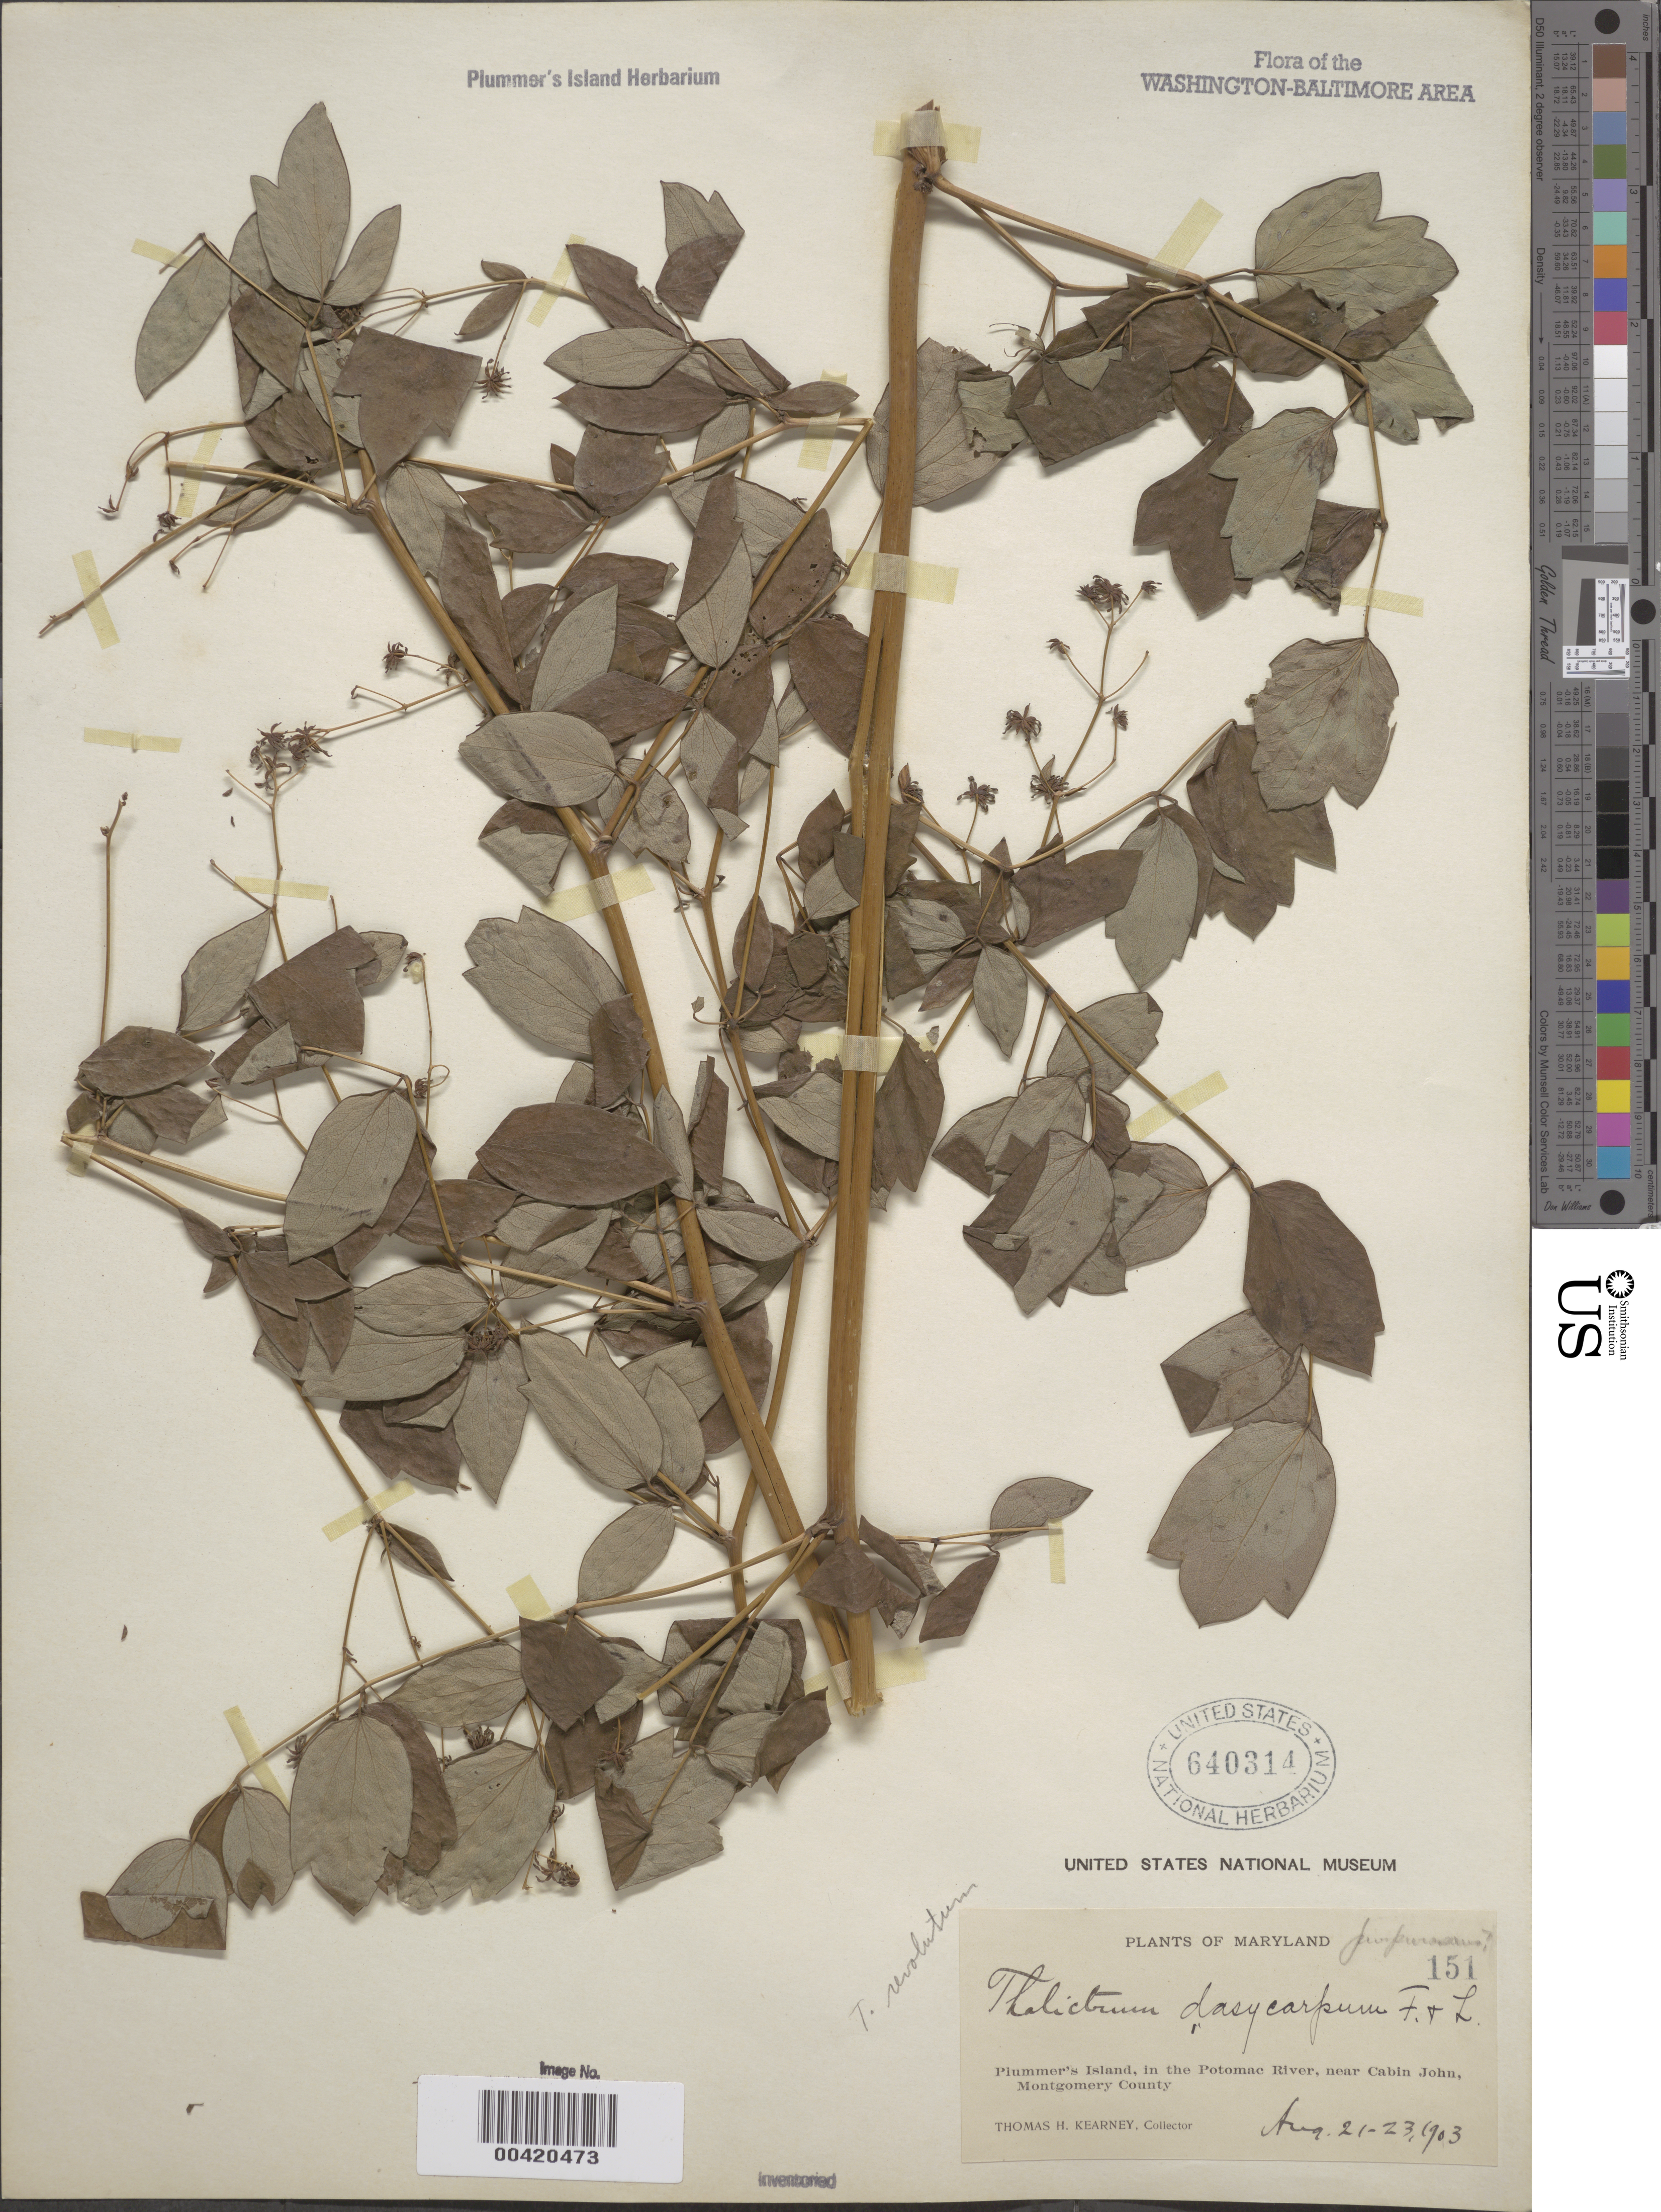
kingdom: Plantae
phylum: Tracheophyta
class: Magnoliopsida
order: Ranunculales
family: Ranunculaceae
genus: Thalictrum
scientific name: Thalictrum amphibolum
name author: Greene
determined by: Strong, Mark T., (BOT), Smithsonian Institution - National Museum of Natural History (UNITED STATES)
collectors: T. H. Kearney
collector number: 151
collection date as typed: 21 Aug 1903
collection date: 1903-08-21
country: United States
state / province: Maryland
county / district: Montgomery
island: Plummers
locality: Plummer's Island C. & O. Canal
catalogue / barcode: US 640314